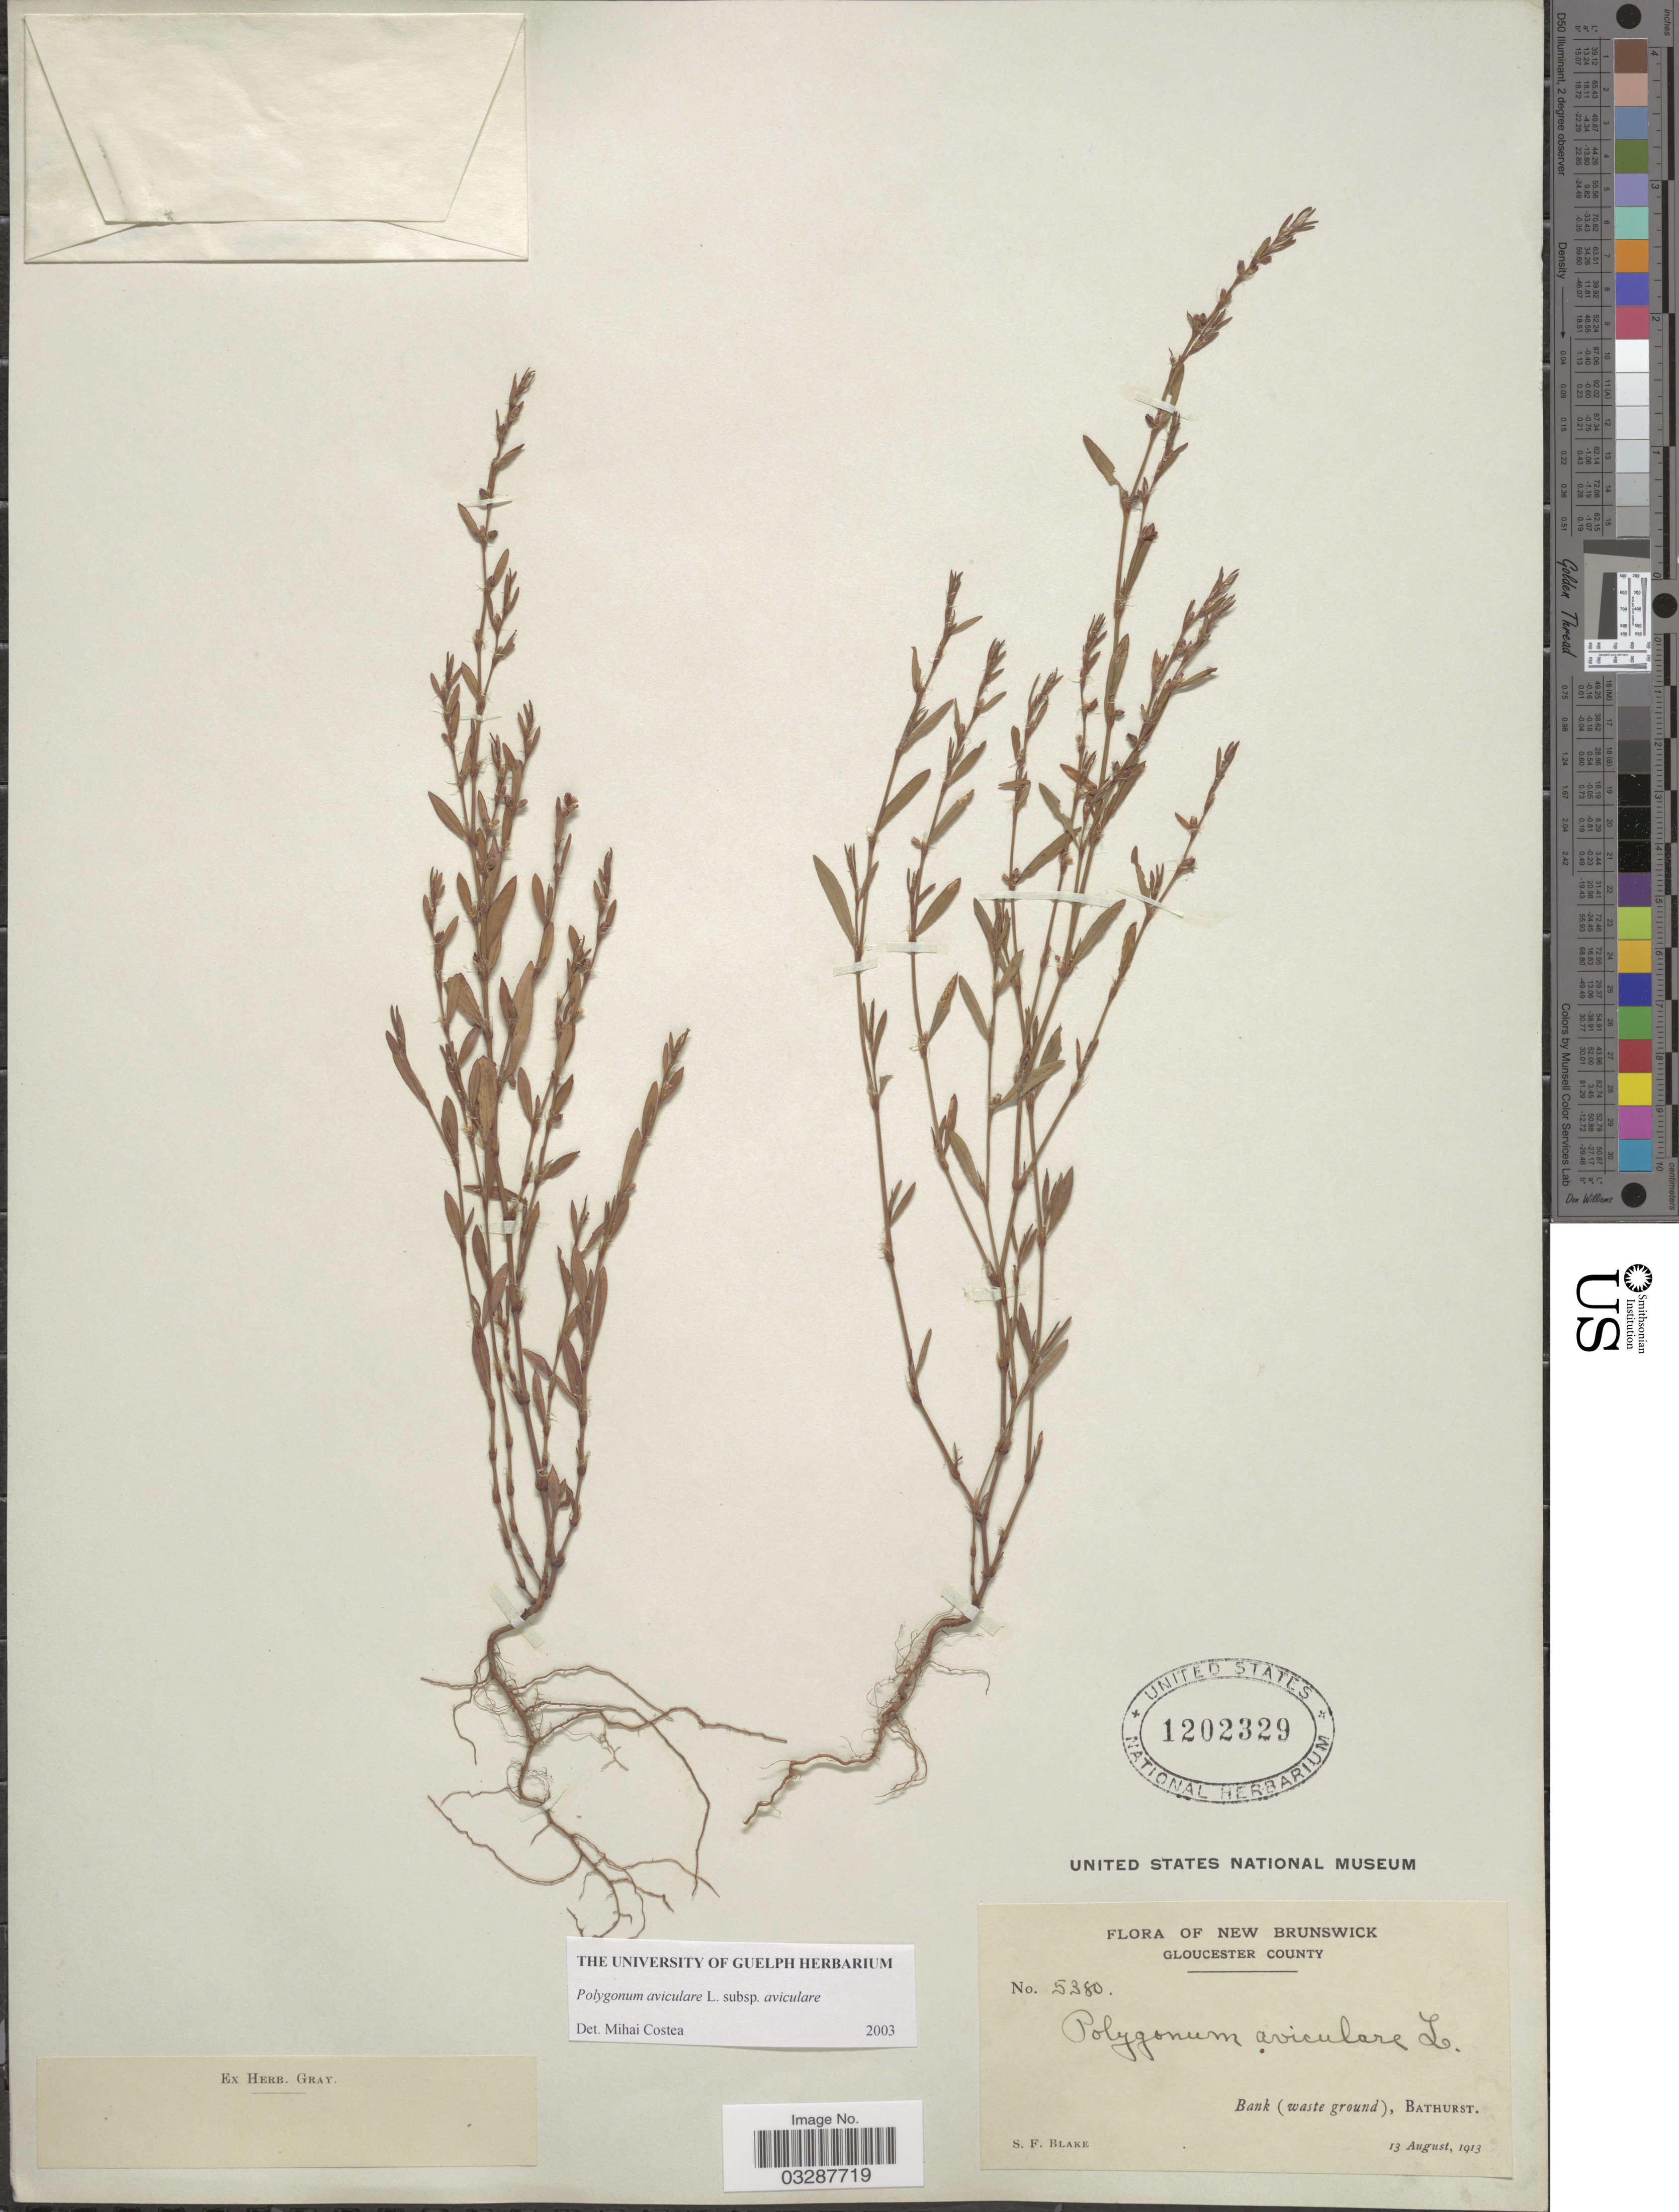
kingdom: Plantae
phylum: Tracheophyta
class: Magnoliopsida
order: Caryophyllales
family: Polygonaceae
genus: Polygonum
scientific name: Polygonum aviculare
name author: L.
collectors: S. Blake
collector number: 5380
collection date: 1913-08-13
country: Canada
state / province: New Brunswick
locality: Gloucester County.Bank (waste ground), Bathurst.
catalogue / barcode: US 1202329